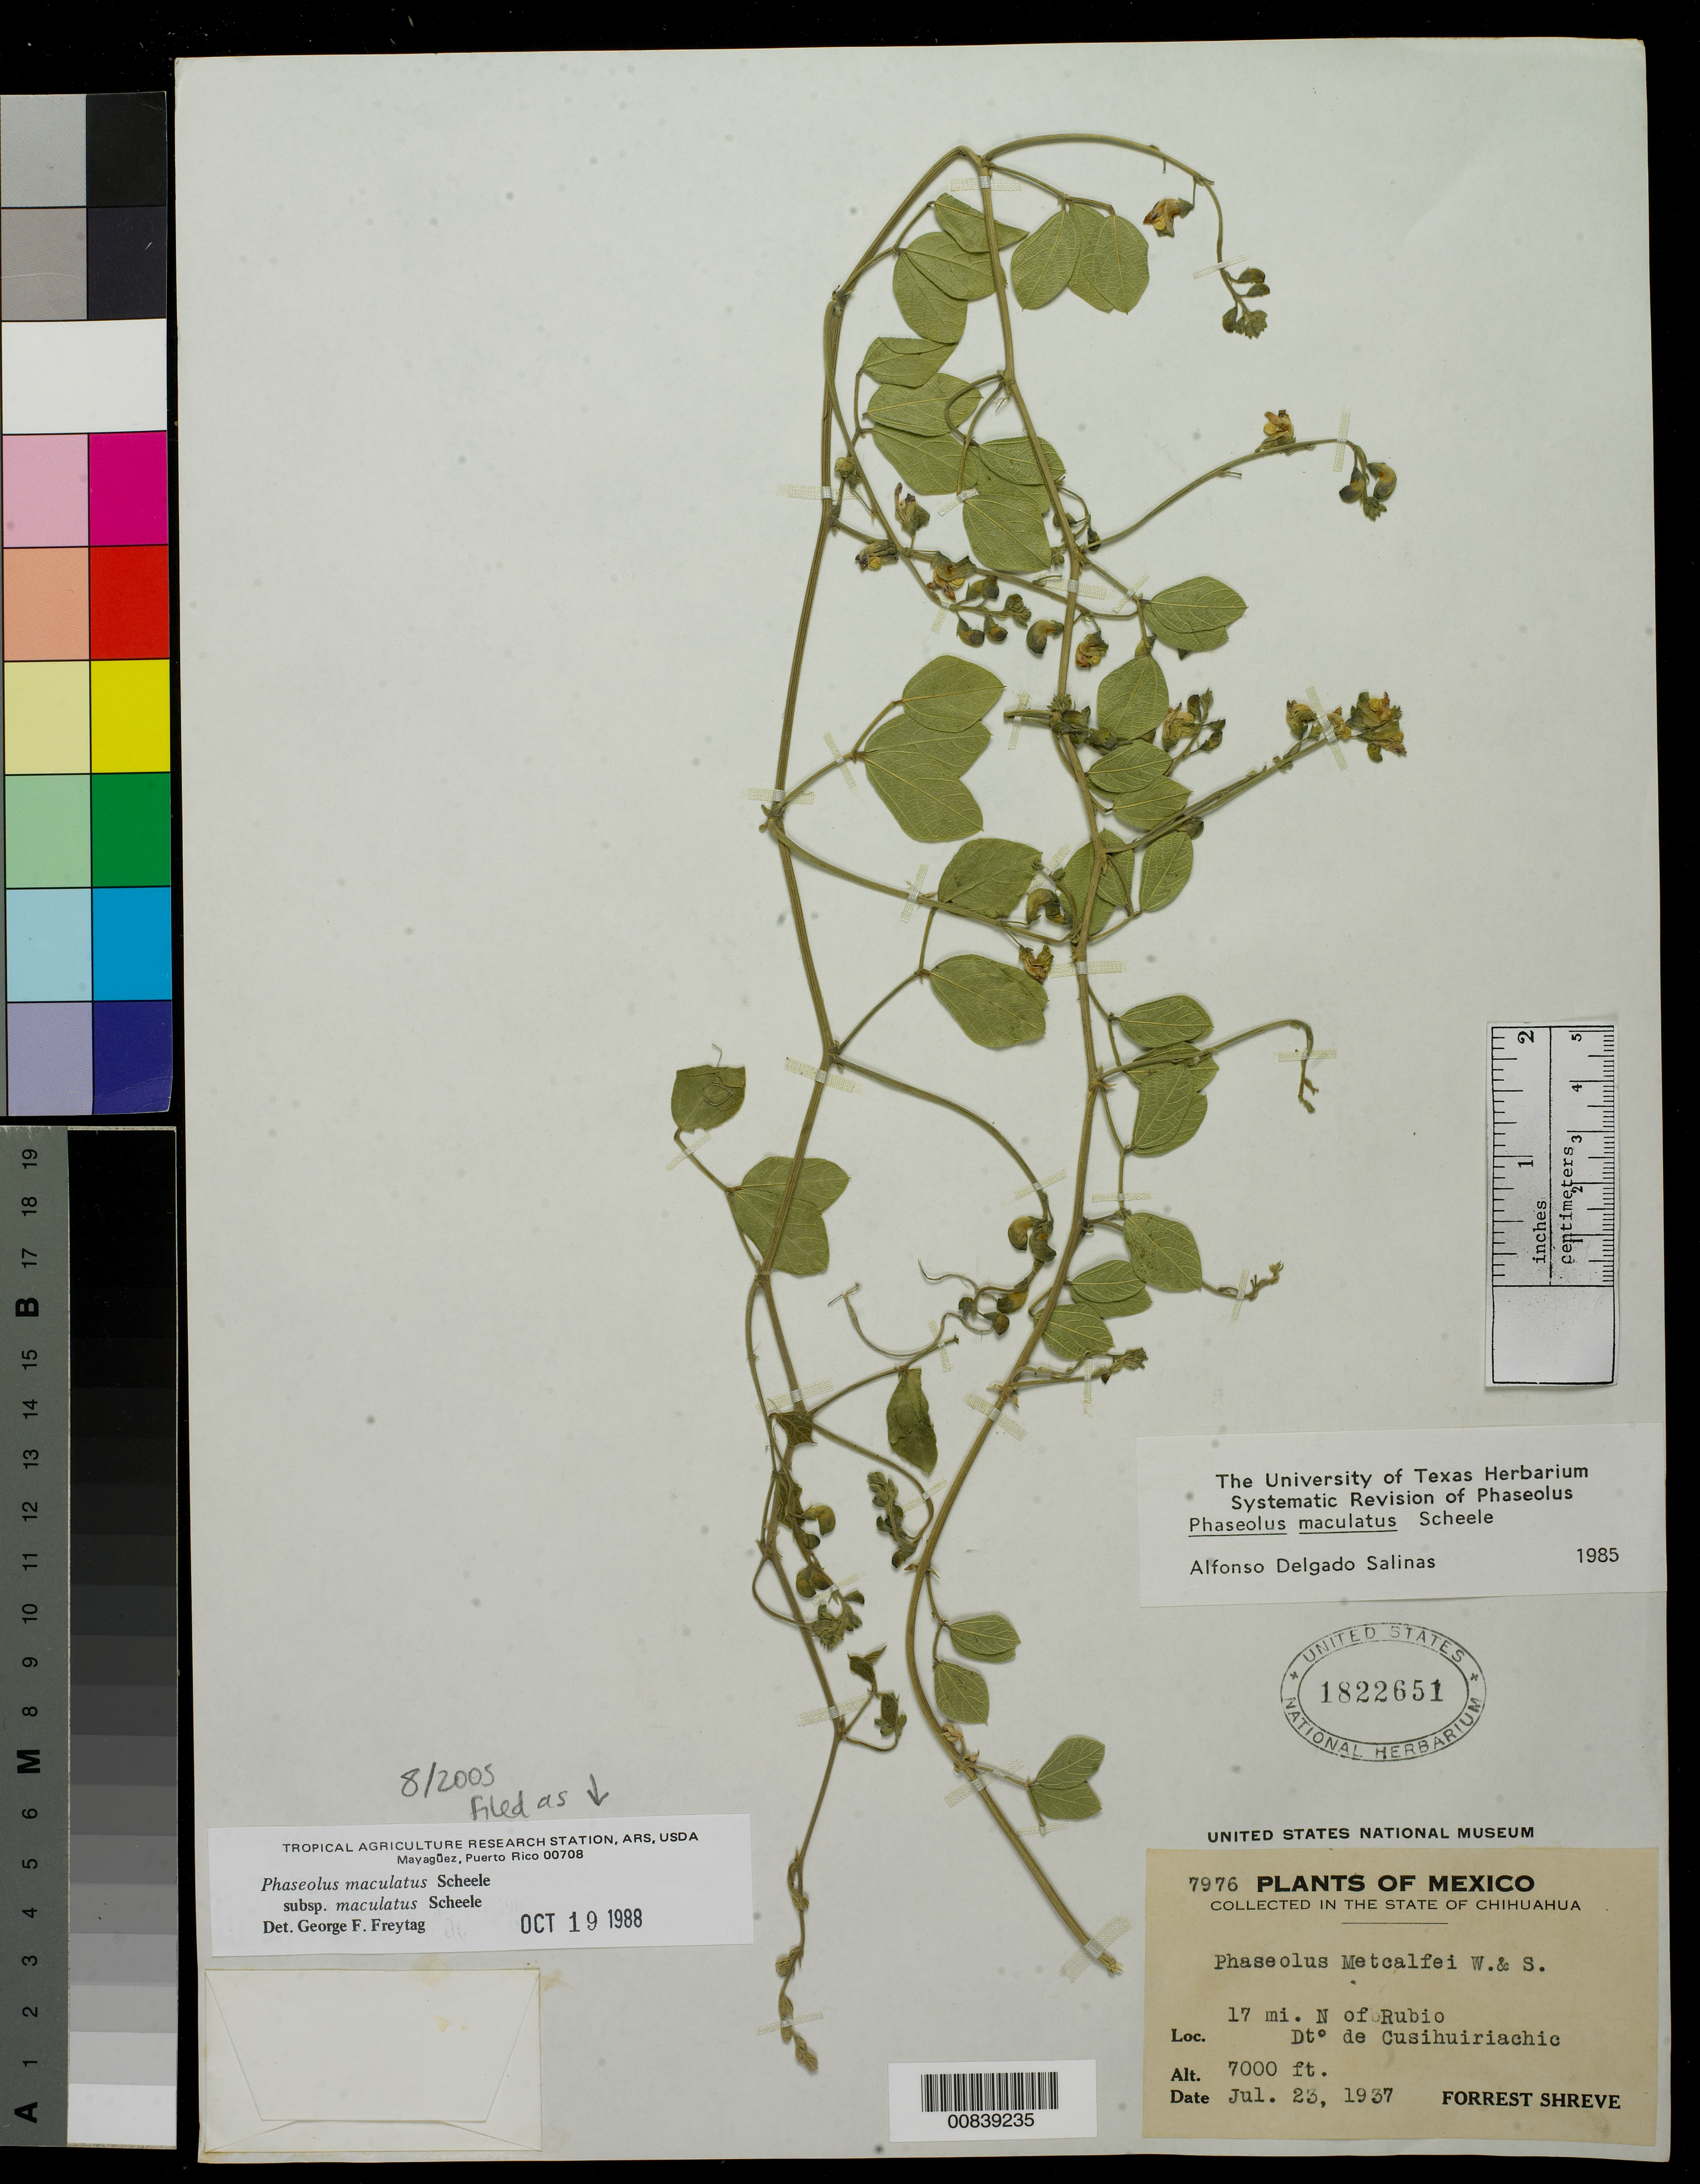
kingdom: Plantae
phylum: Tracheophyta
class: Magnoliopsida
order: Fabales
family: Fabaceae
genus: Phaseolus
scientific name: Phaseolus maculatus subsp. maculatus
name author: Scheele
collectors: F. Shreve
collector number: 7676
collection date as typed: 23 Jul 1937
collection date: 1937-07-23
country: Mexico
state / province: Chihuahua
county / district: Cusihuiriáchic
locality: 17 mi. N of Rubio, Chihuahua.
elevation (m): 2134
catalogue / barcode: US 1822651